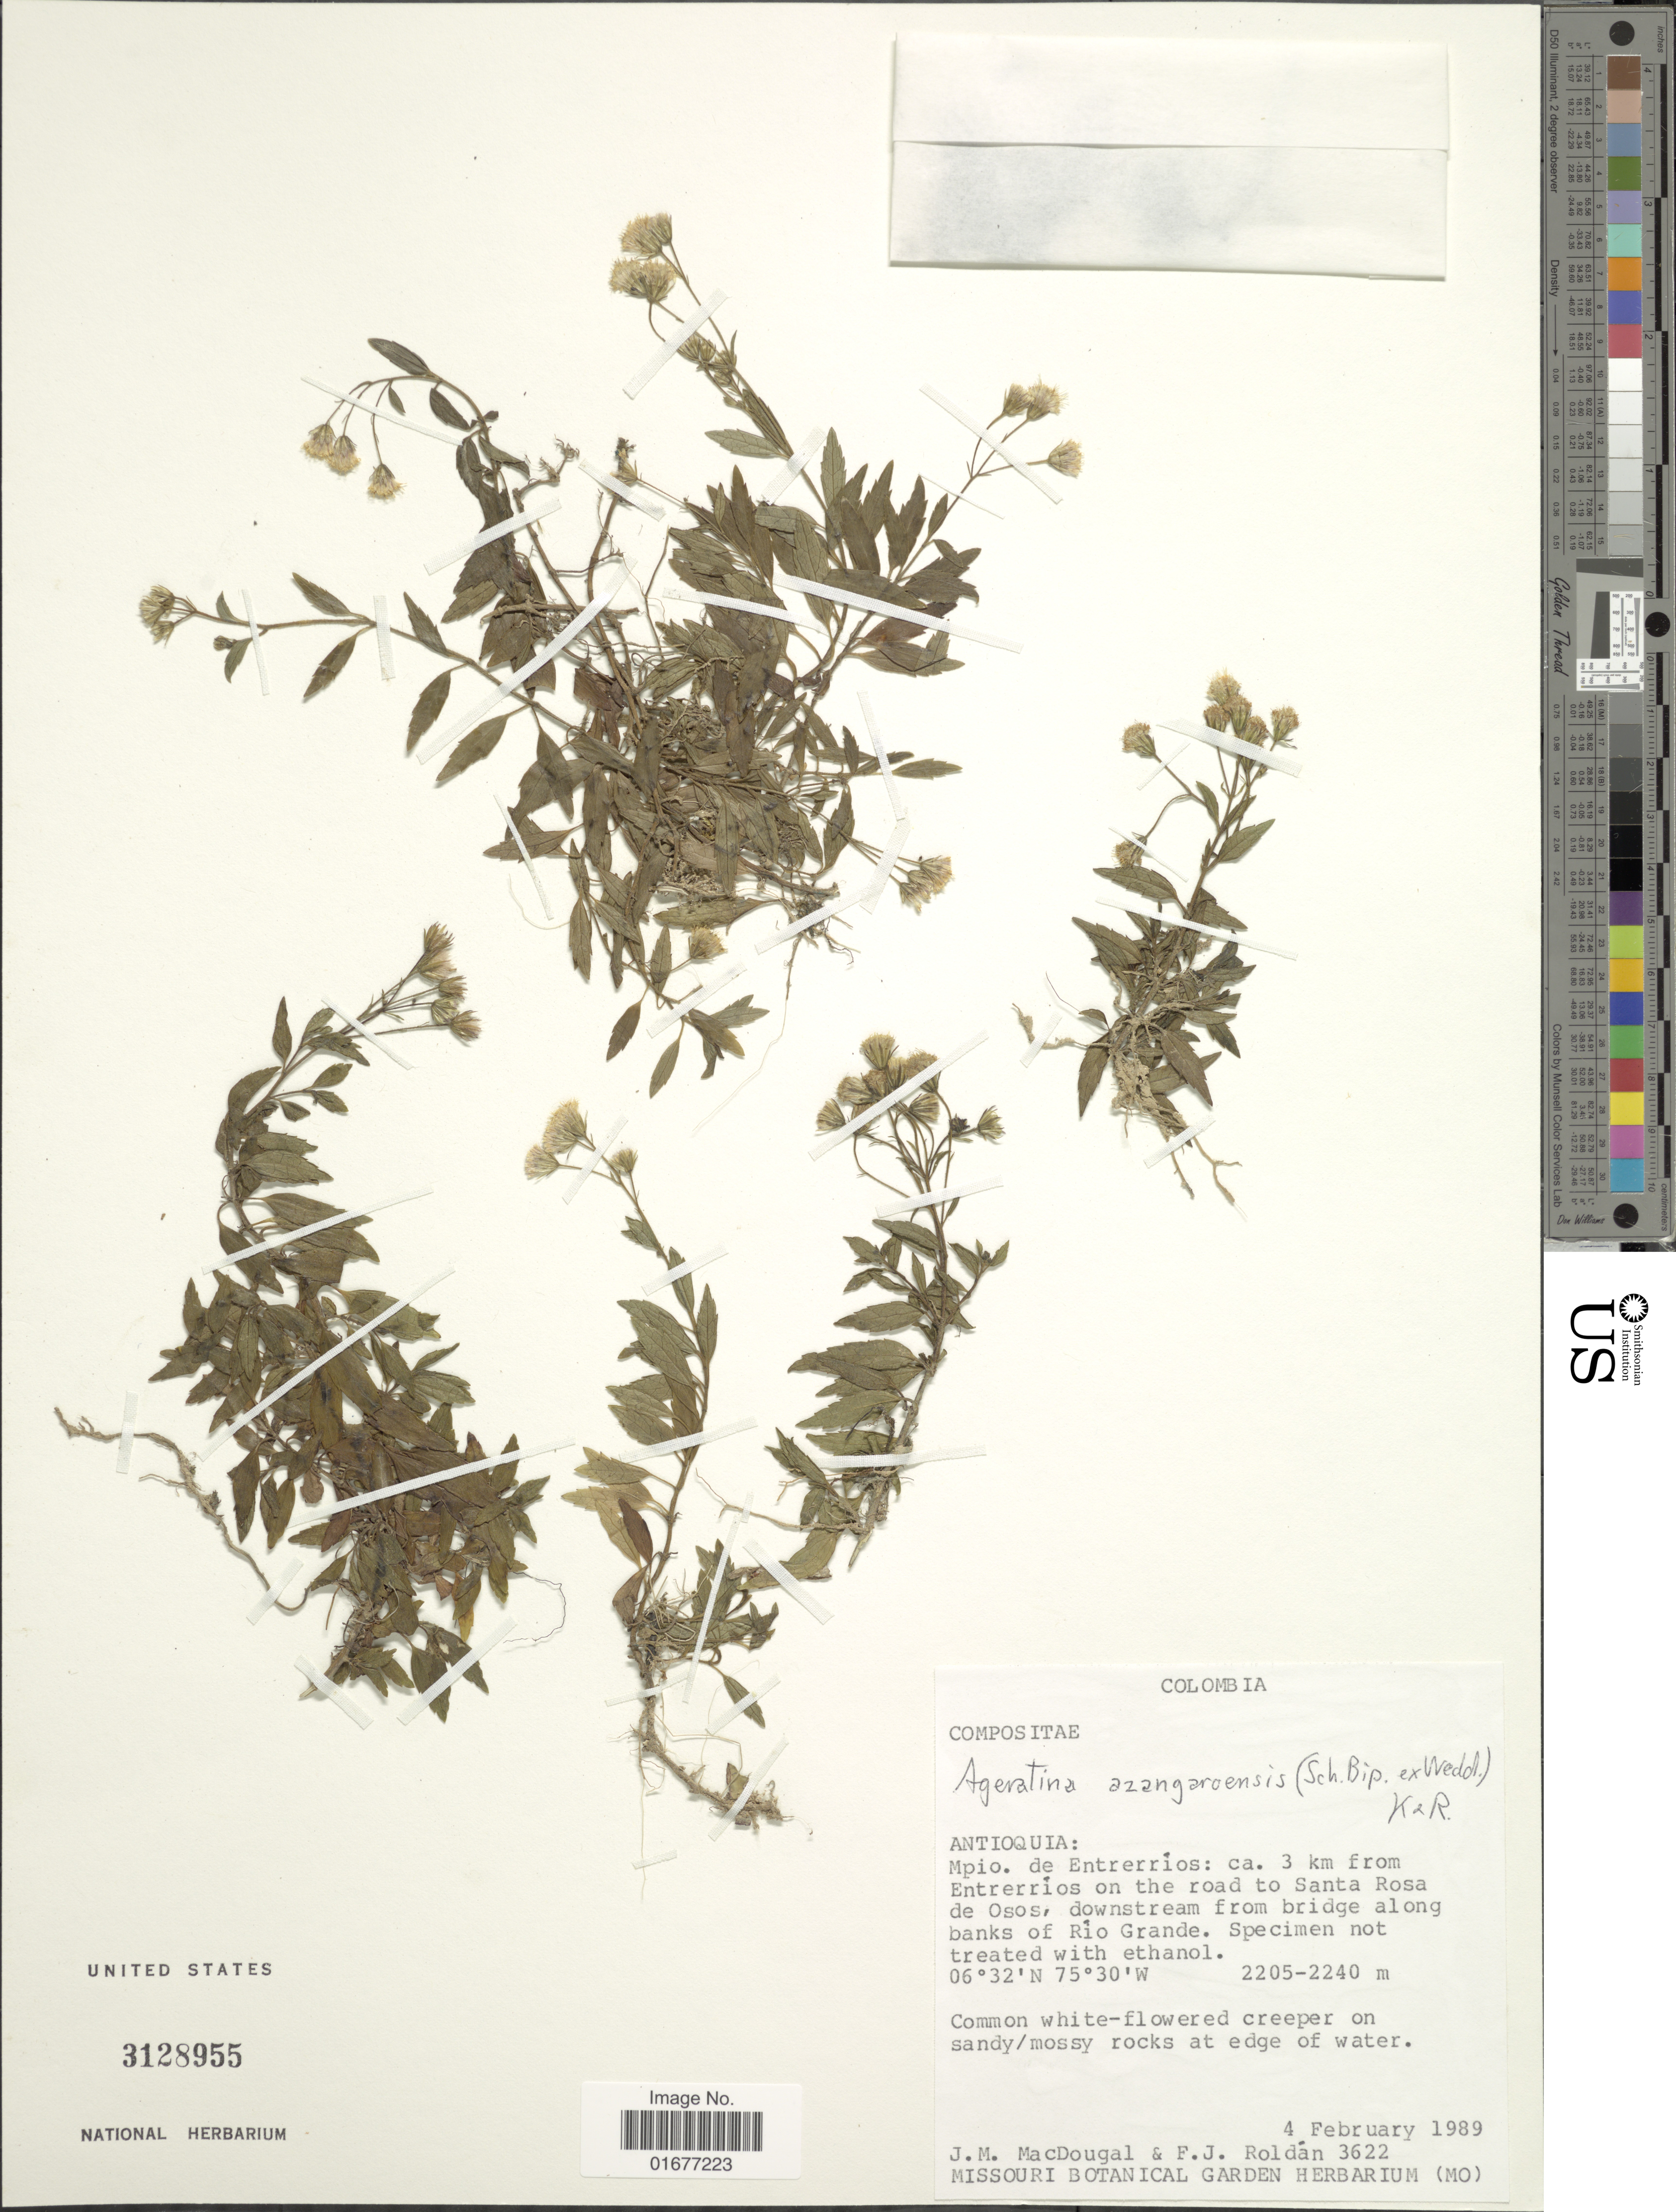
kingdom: Plantae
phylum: Tracheophyta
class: Magnoliopsida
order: Asterales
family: Asteraceae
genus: Ageratina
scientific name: Ageratina azangaroensis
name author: (Sch. Bip. ex Wedd.) R.M. King & H. Rob.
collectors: J. M. MacDougal & F. J. Roldán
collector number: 3622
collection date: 1989-02-04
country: Colombia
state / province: Antioquia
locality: Mpio. de Entrerrios: ca. 3 km from Entrerrios on the road to Santa Rosa de Osos, downstream from bridge along banks of Rio Grande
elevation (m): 2205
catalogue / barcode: US 3128955